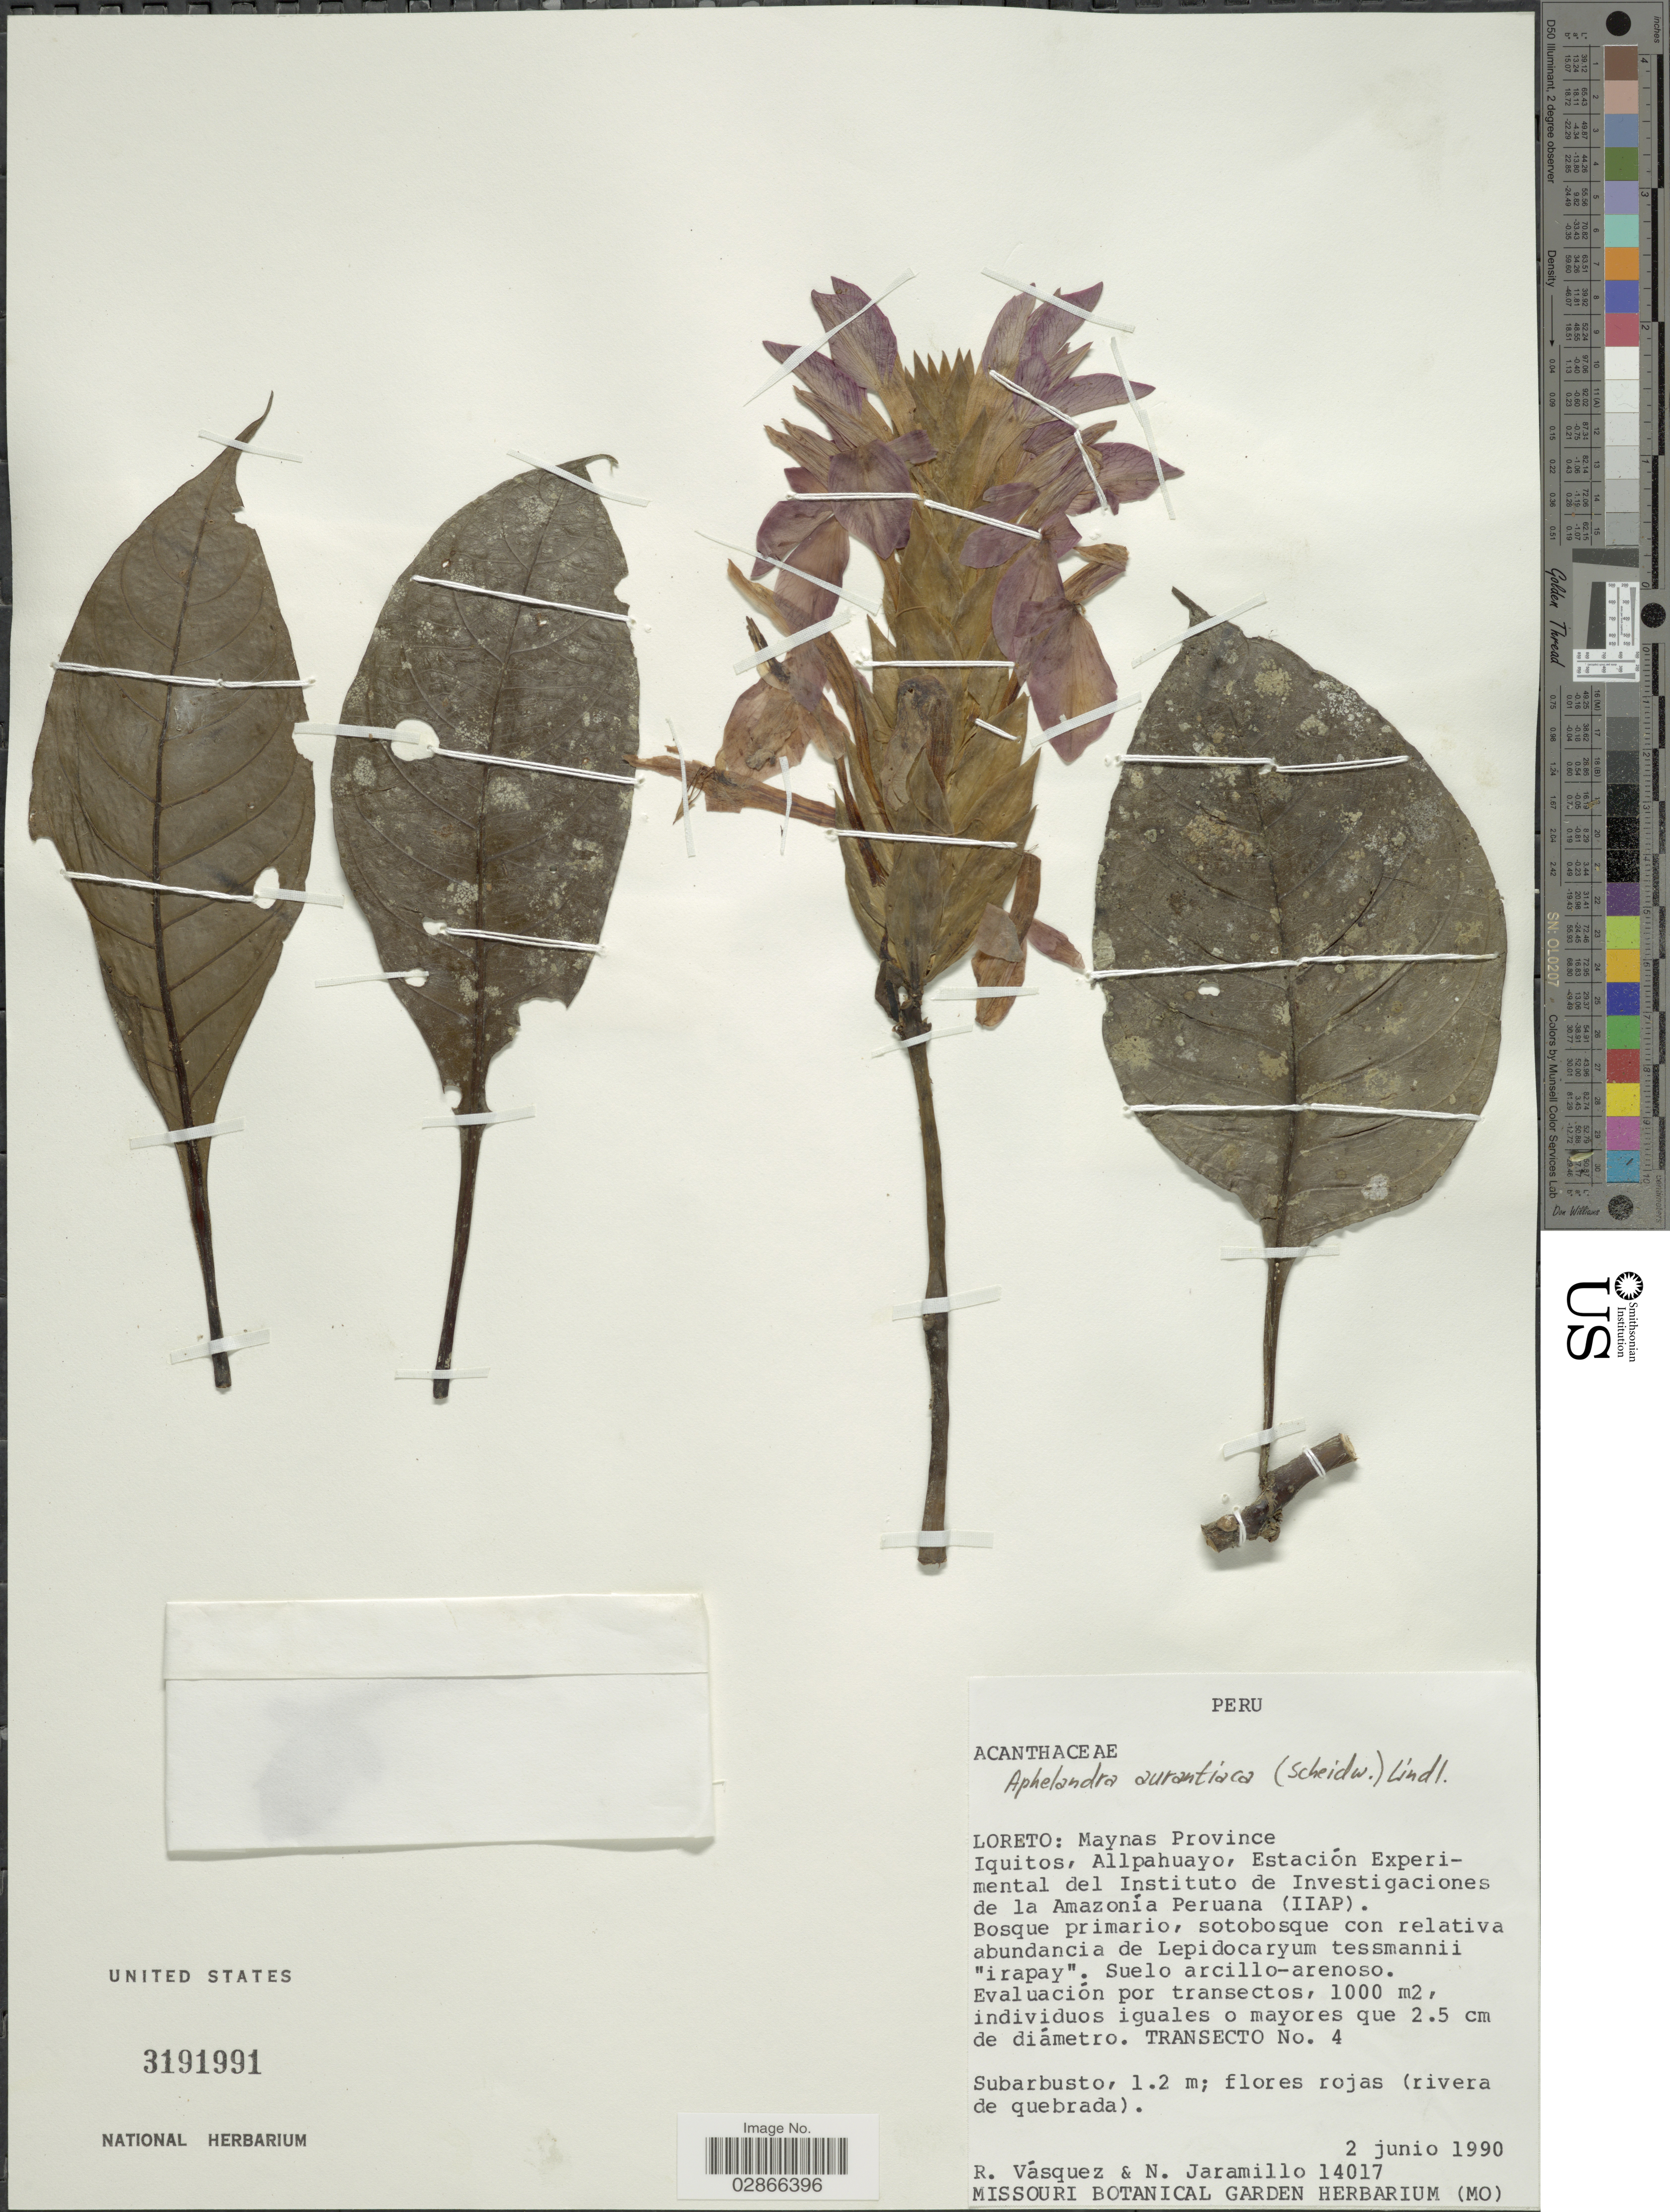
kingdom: Plantae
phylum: Tracheophyta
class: Magnoliopsida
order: Lamiales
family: Acanthaceae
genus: Aphelandra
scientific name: Aphelandra aurantiaca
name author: (Scheidw.) Lindl.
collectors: R. Vásquez & N. Jaramillo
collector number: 14017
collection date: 1990-06-02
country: Peru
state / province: Loreto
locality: Maynas Province. Iquitos, Allpahuayo, Estación Experimental del Instituto de Investigaciones de la Amazonía Peruana (IIAP).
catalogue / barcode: US 3191991